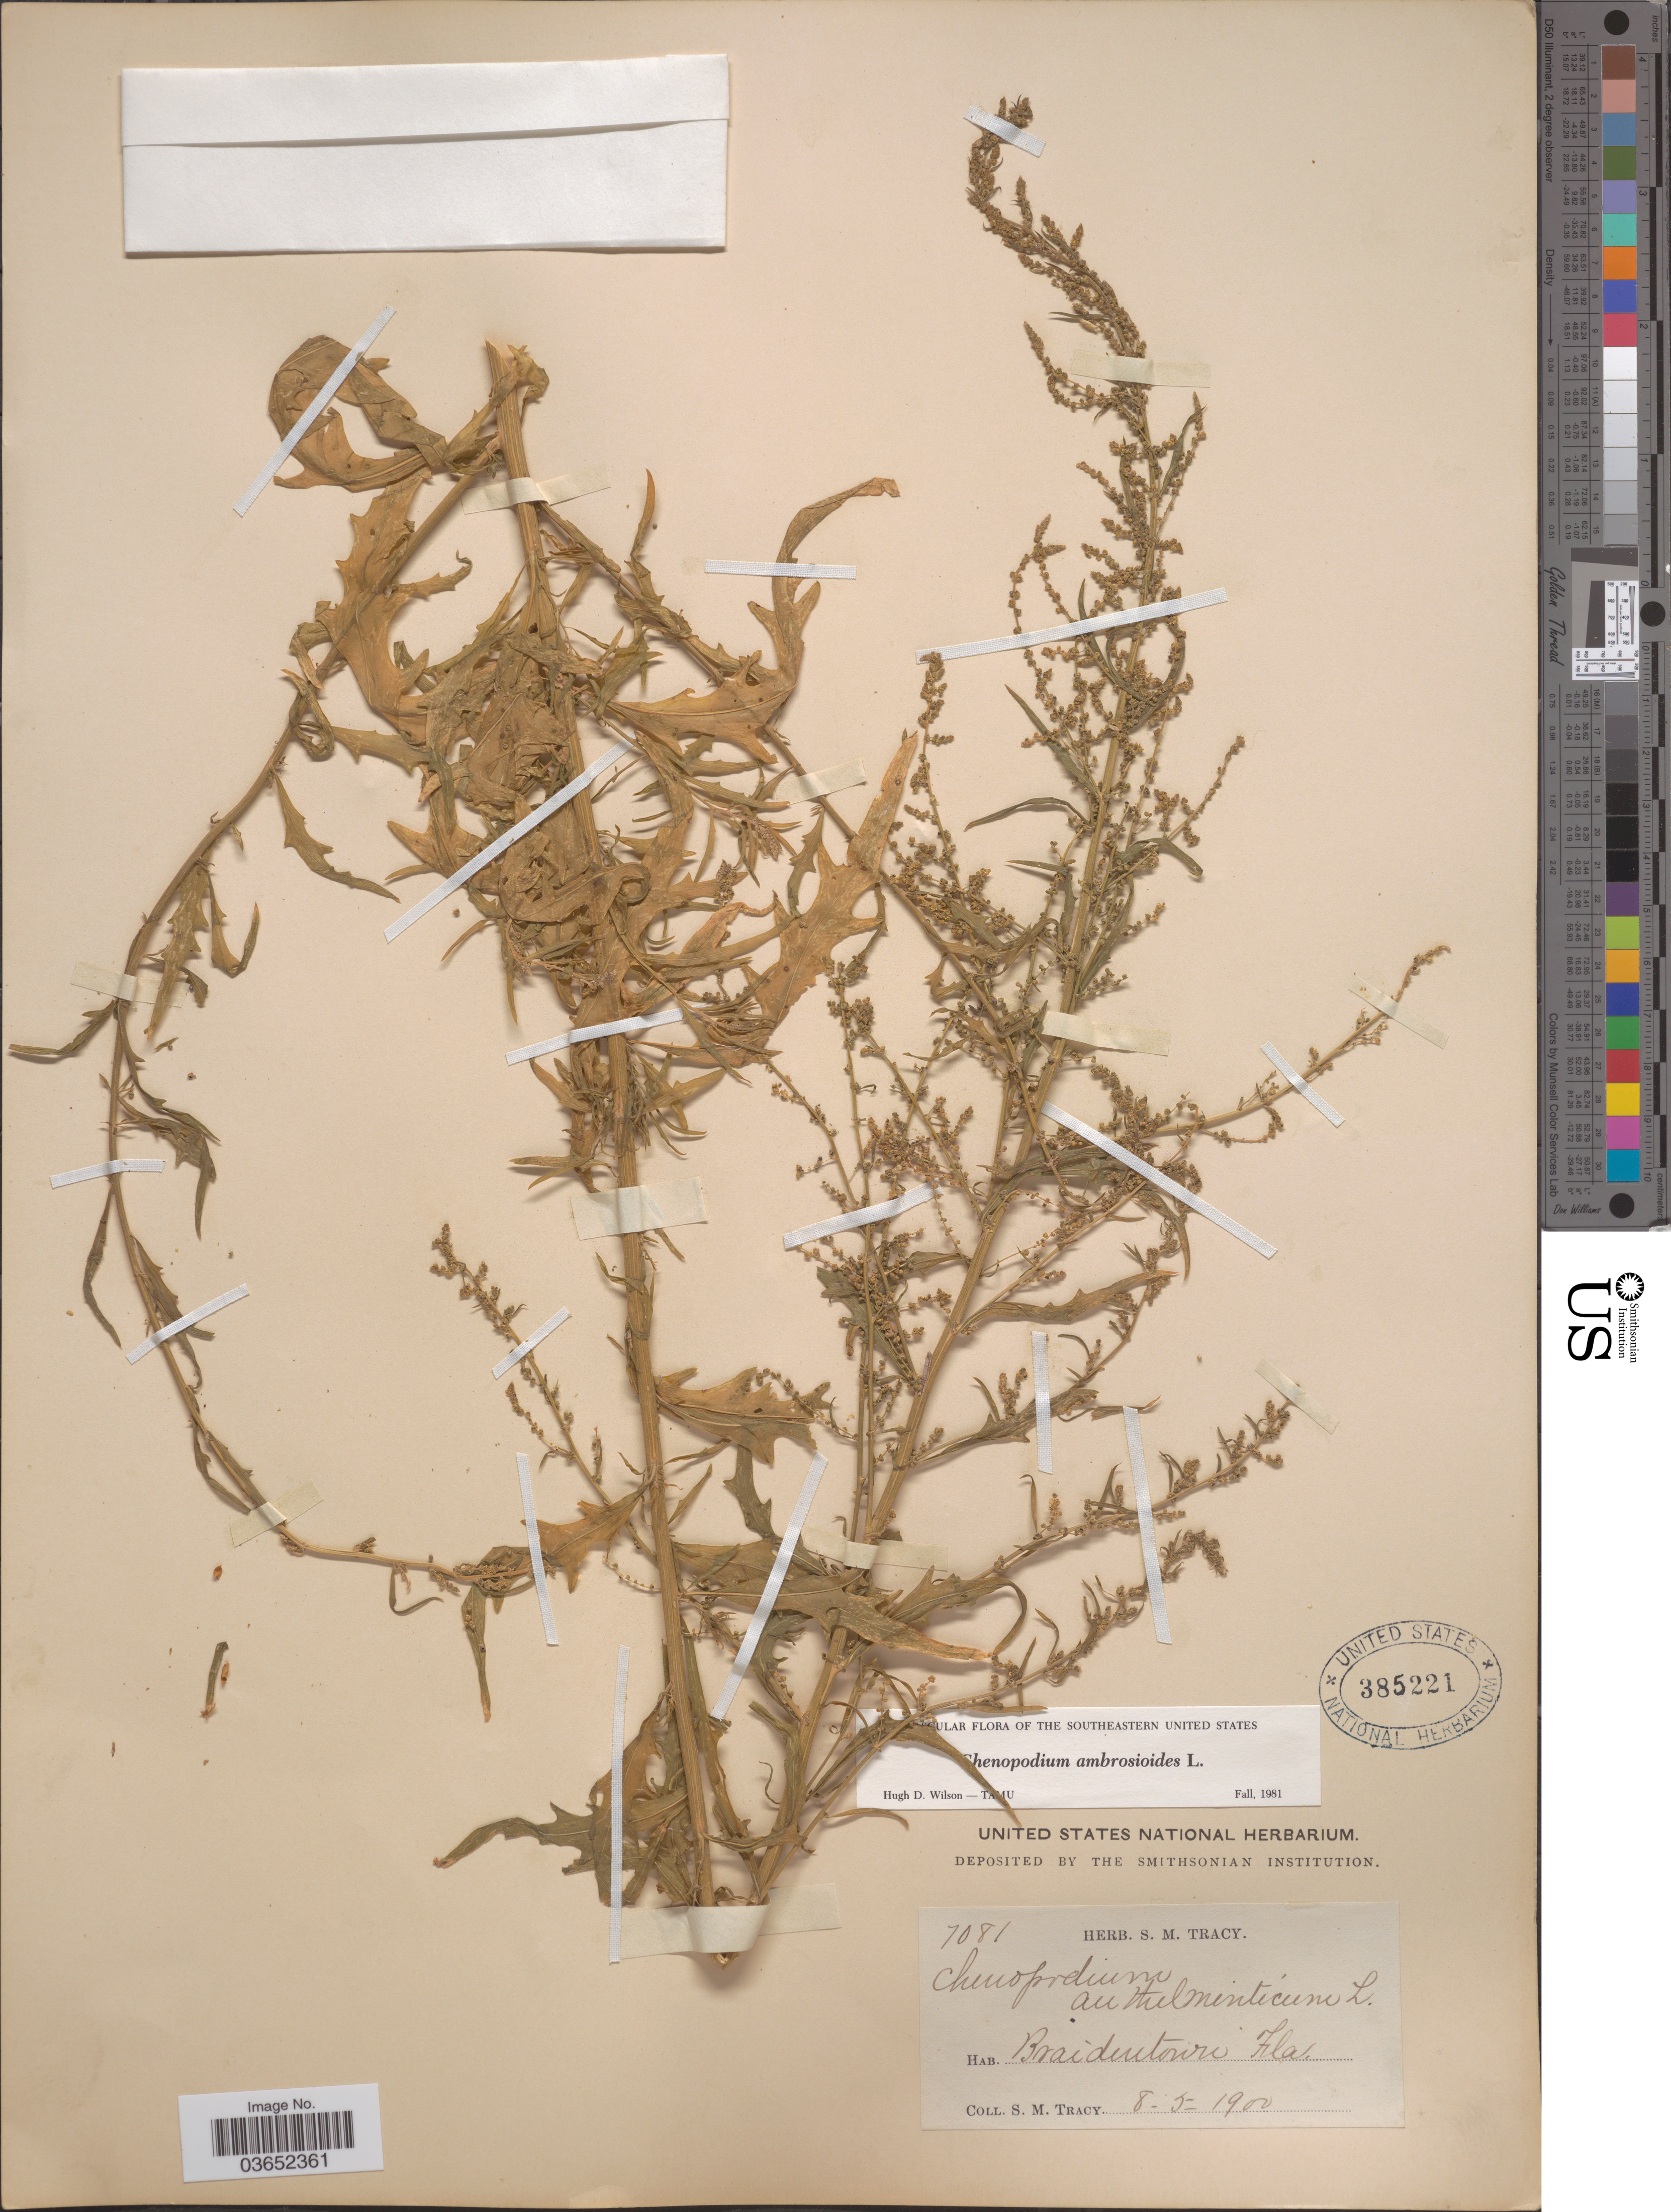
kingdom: Plantae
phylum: Tracheophyta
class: Magnoliopsida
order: Caryophyllales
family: Amaranthaceae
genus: Chenopodium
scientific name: Chenopodium ambrosioides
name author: L.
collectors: S. M. Tracy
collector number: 7081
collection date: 1900-08-05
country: United States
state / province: Florida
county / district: Manatee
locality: Braidentown (present day: Bradenton)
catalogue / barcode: US 385221